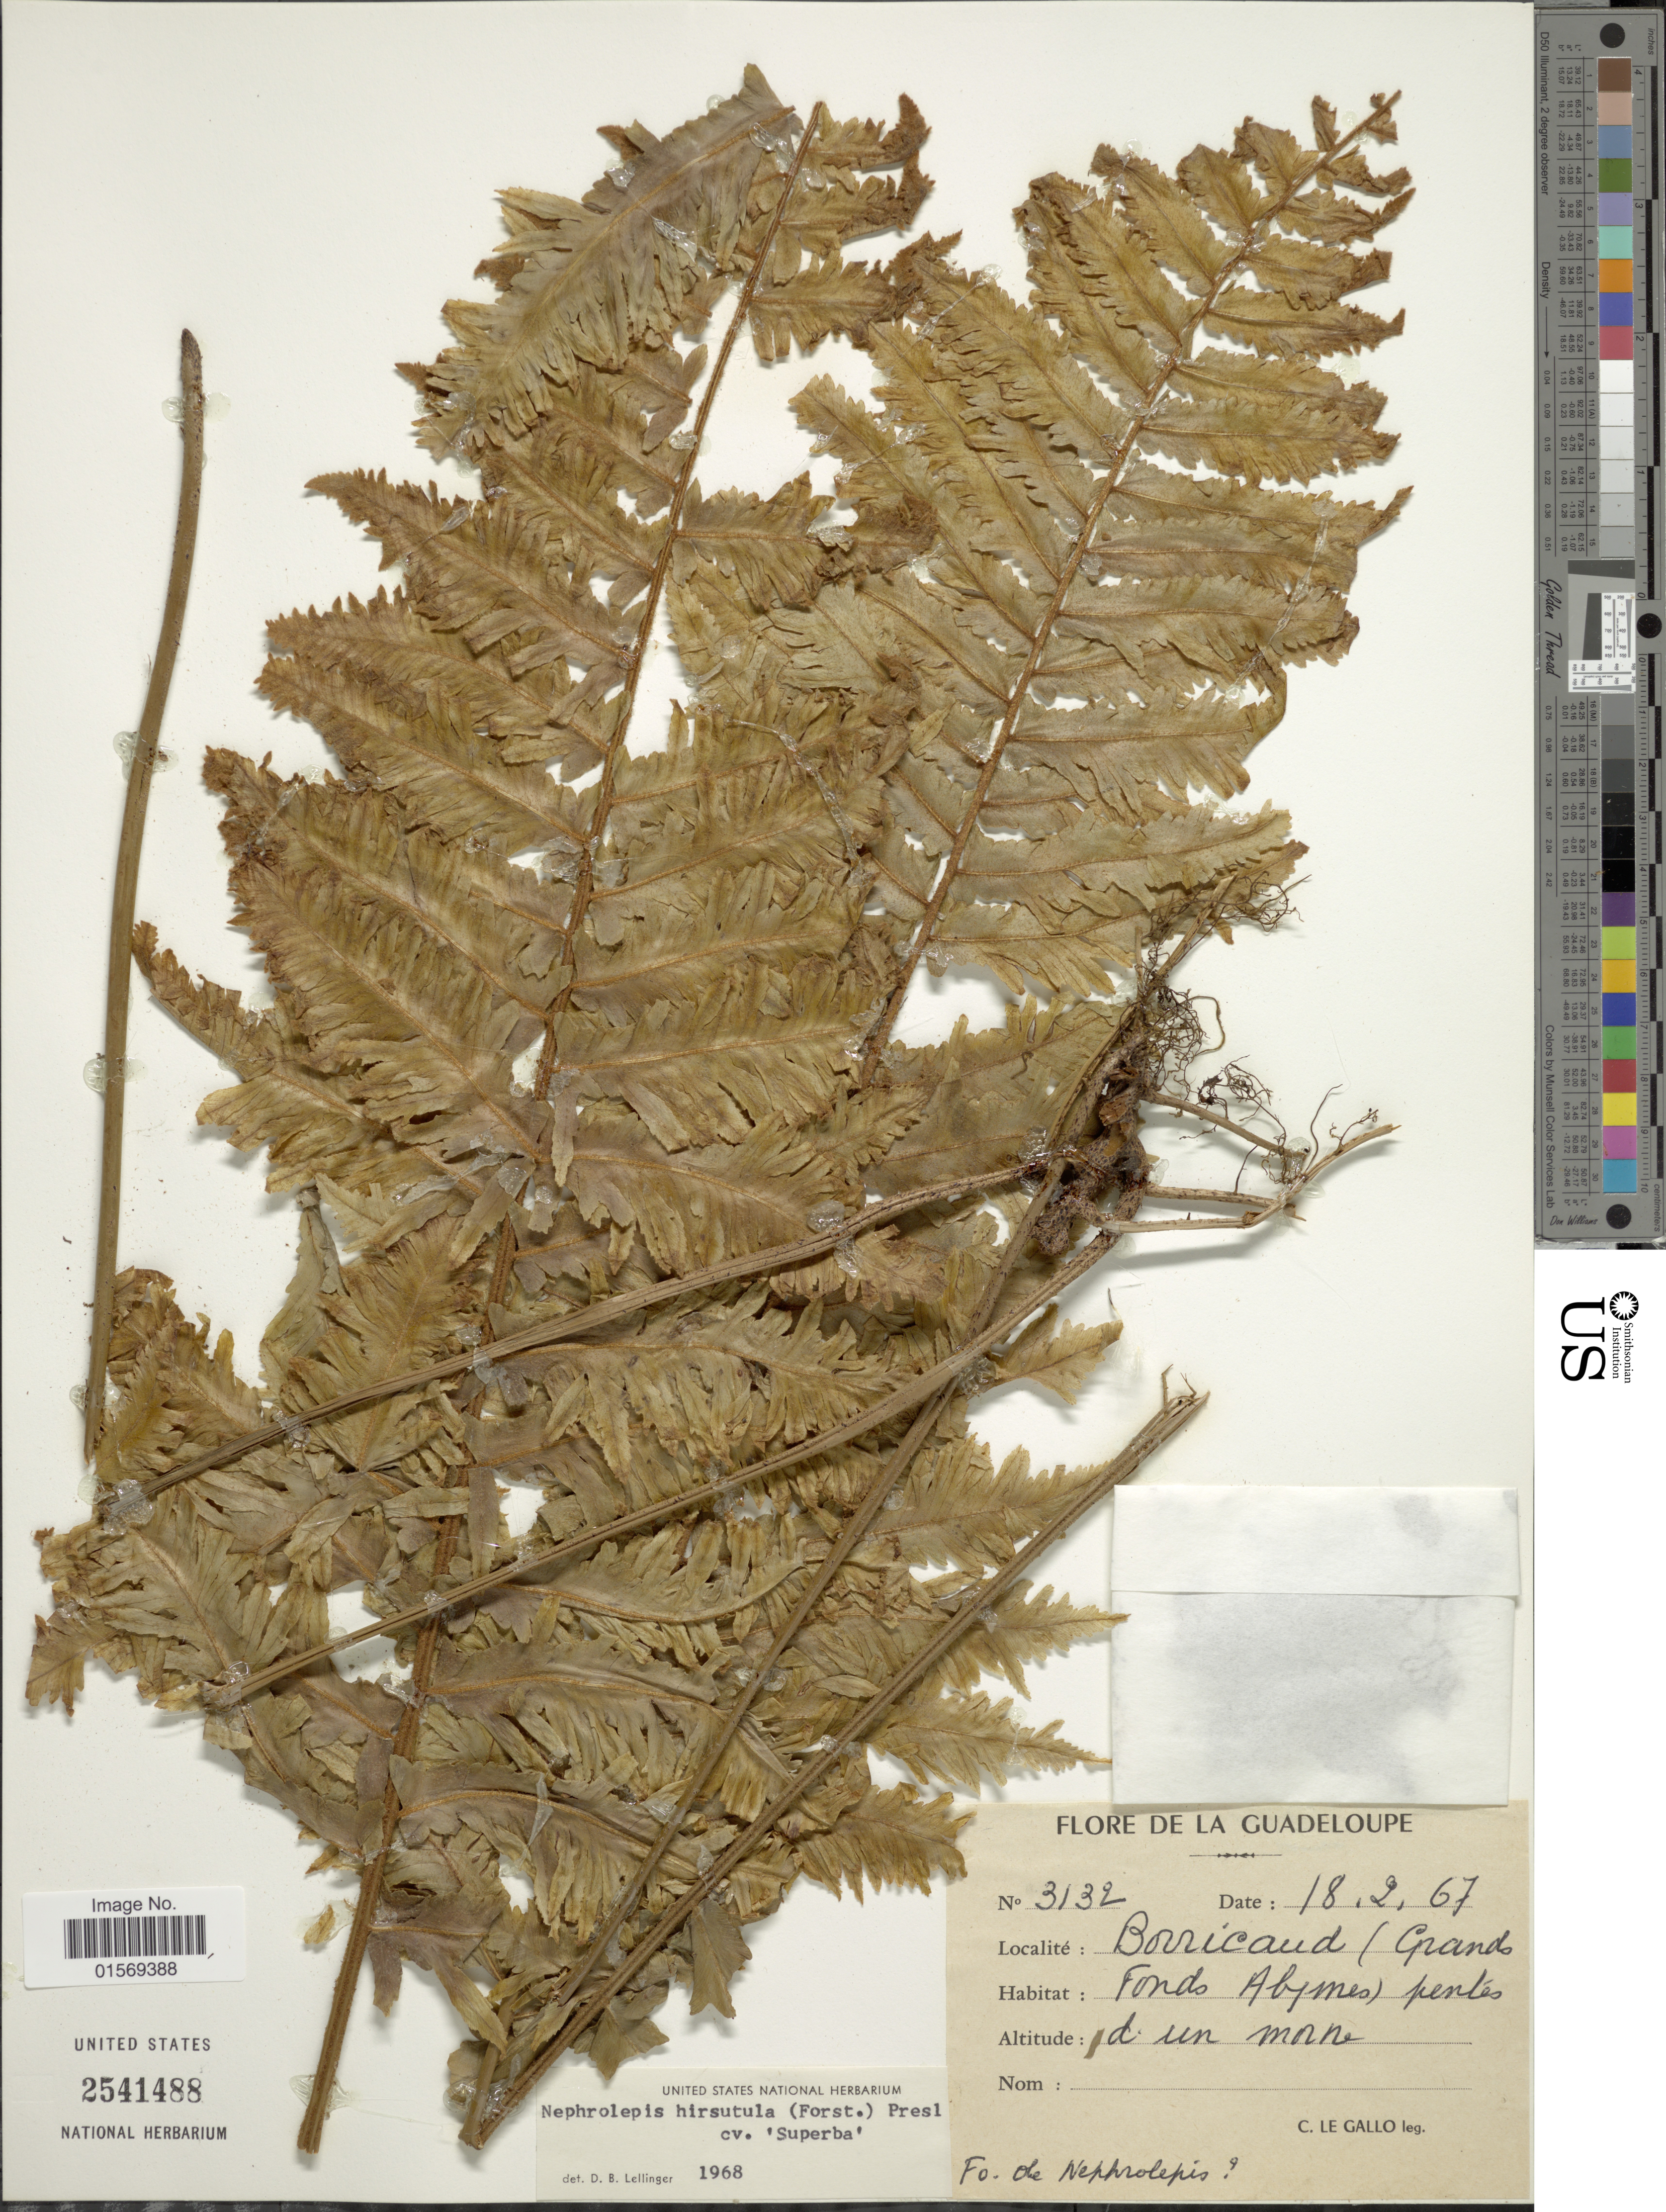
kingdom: Plantae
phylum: Tracheophyta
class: Polypodiopsida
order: Polypodiales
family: Nephrolepidaceae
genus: Nephrolepis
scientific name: Nephrolepis hirsutula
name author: (G. Forst.) C. Presl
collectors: C. Le Gallo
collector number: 3132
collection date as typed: Transcribed d/m/y: 18/2/67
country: Guadeloupe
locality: La Guadeloupe, Borricaud (Grands Fonds Abjmes) pentes d. un Morne. [interpreted]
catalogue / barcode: US 2541488